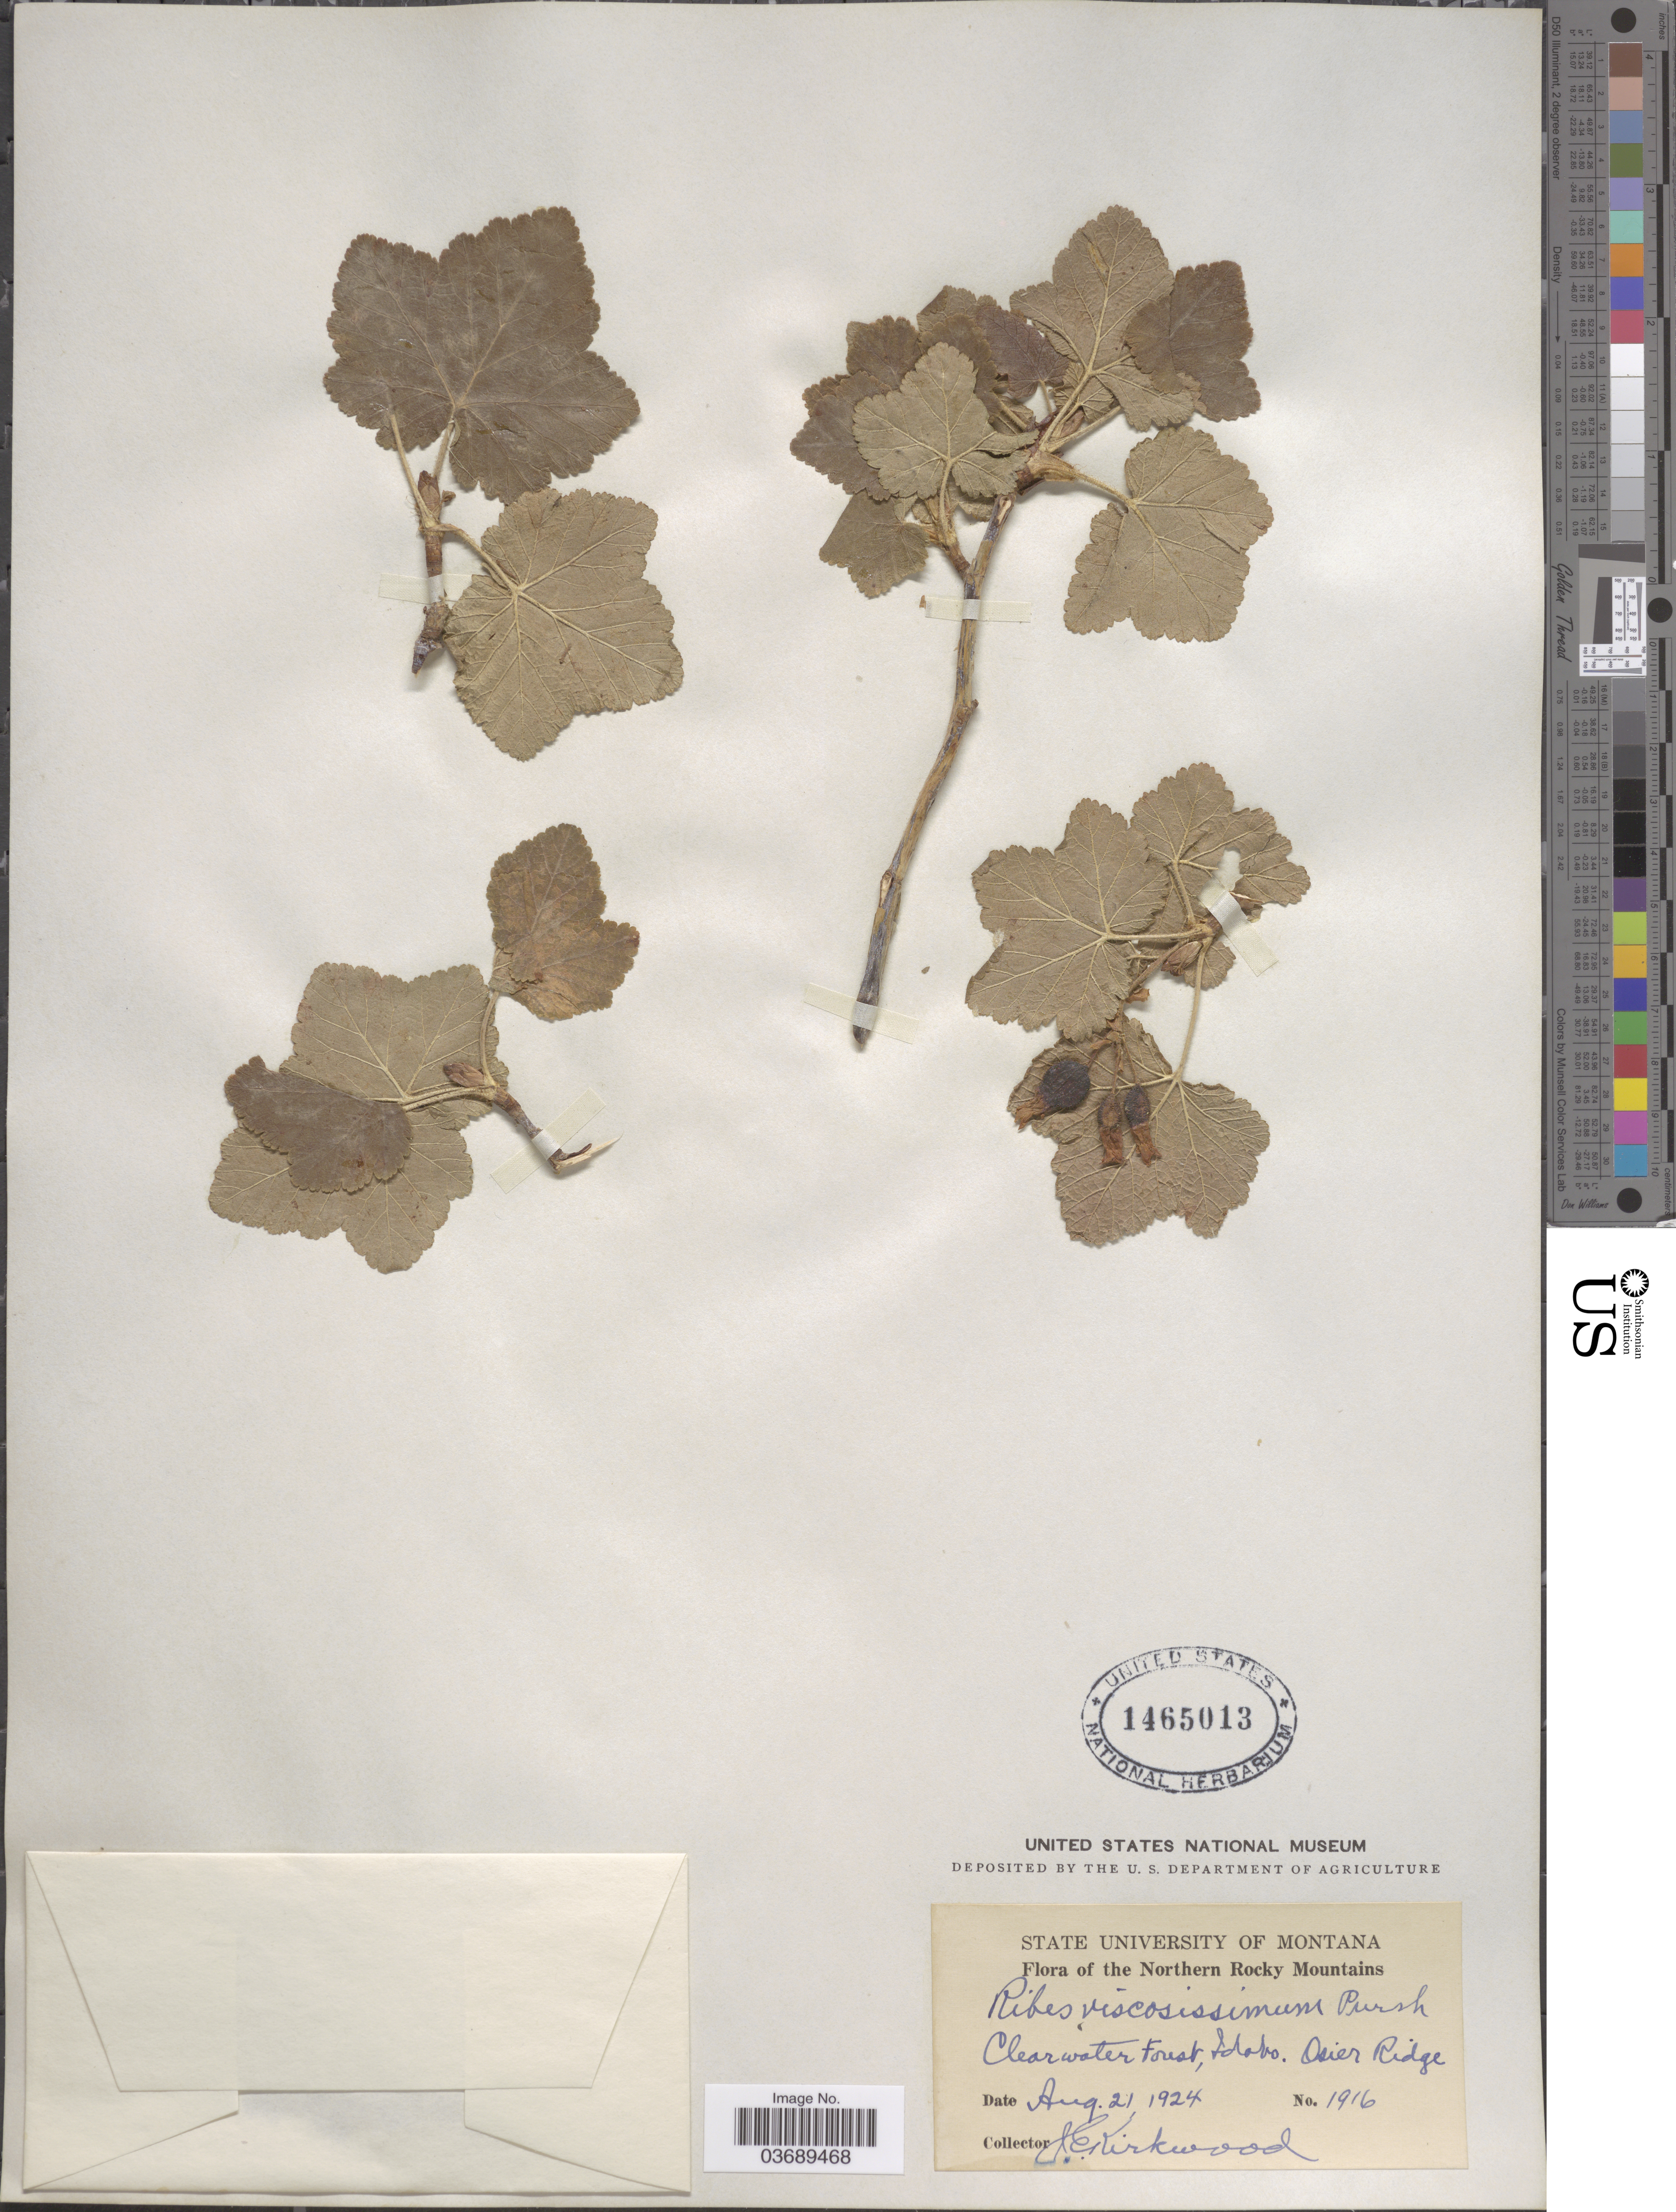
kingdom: Plantae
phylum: Tracheophyta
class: Magnoliopsida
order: Saxifragales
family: Grossulariaceae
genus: Ribes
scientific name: Ribes viscosissimum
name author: Pursh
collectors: J. Kirkwood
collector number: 1916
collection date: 1924-08-21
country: United States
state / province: Idaho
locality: Northern Rocky Mountains. Clearwater Forest, Osier Ridge.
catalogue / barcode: US 1465013